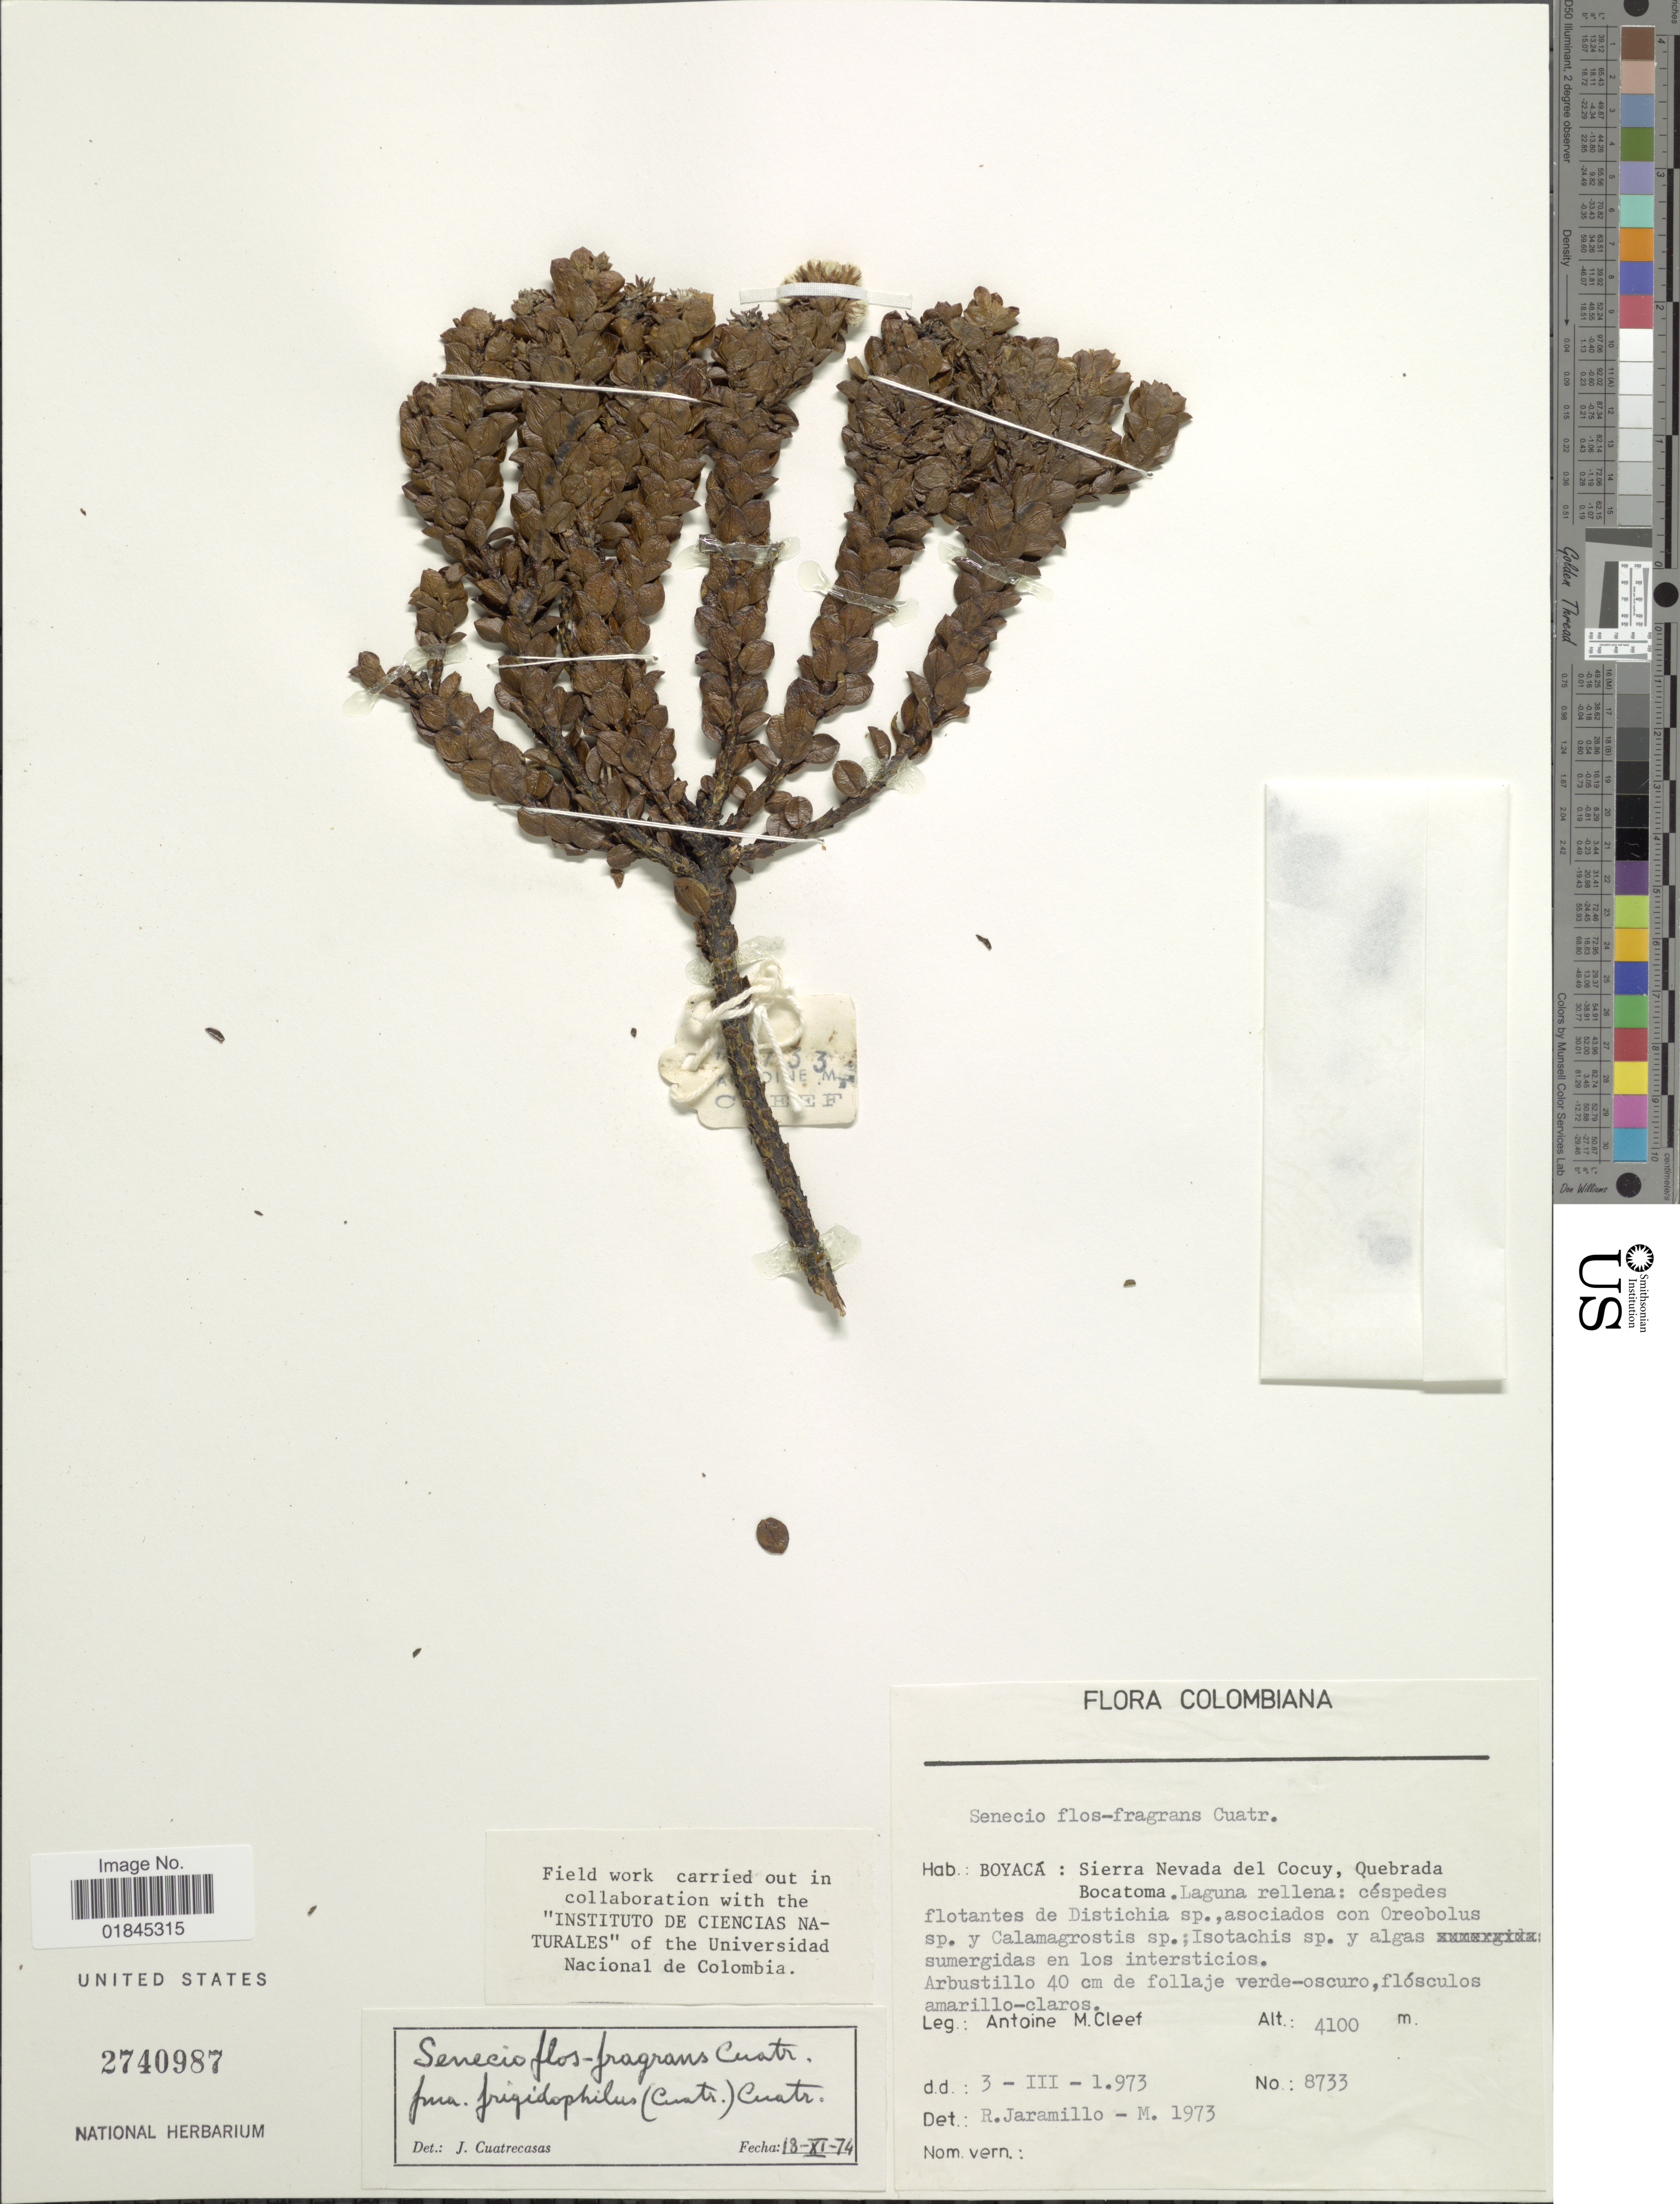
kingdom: Plantae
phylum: Tracheophyta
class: Magnoliopsida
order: Asterales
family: Asteraceae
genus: Pentacalia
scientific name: Pentacalia flosfragrans var. frigidophila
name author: (Cuatrec.) Cuatrec.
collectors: A. M. Cleef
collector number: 8733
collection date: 1973-03-03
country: Colombia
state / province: Boyacá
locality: Boyacá: Sierra Nevada del Cocuy, Quebrada Bocatoma.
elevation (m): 4100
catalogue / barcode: US 2740987